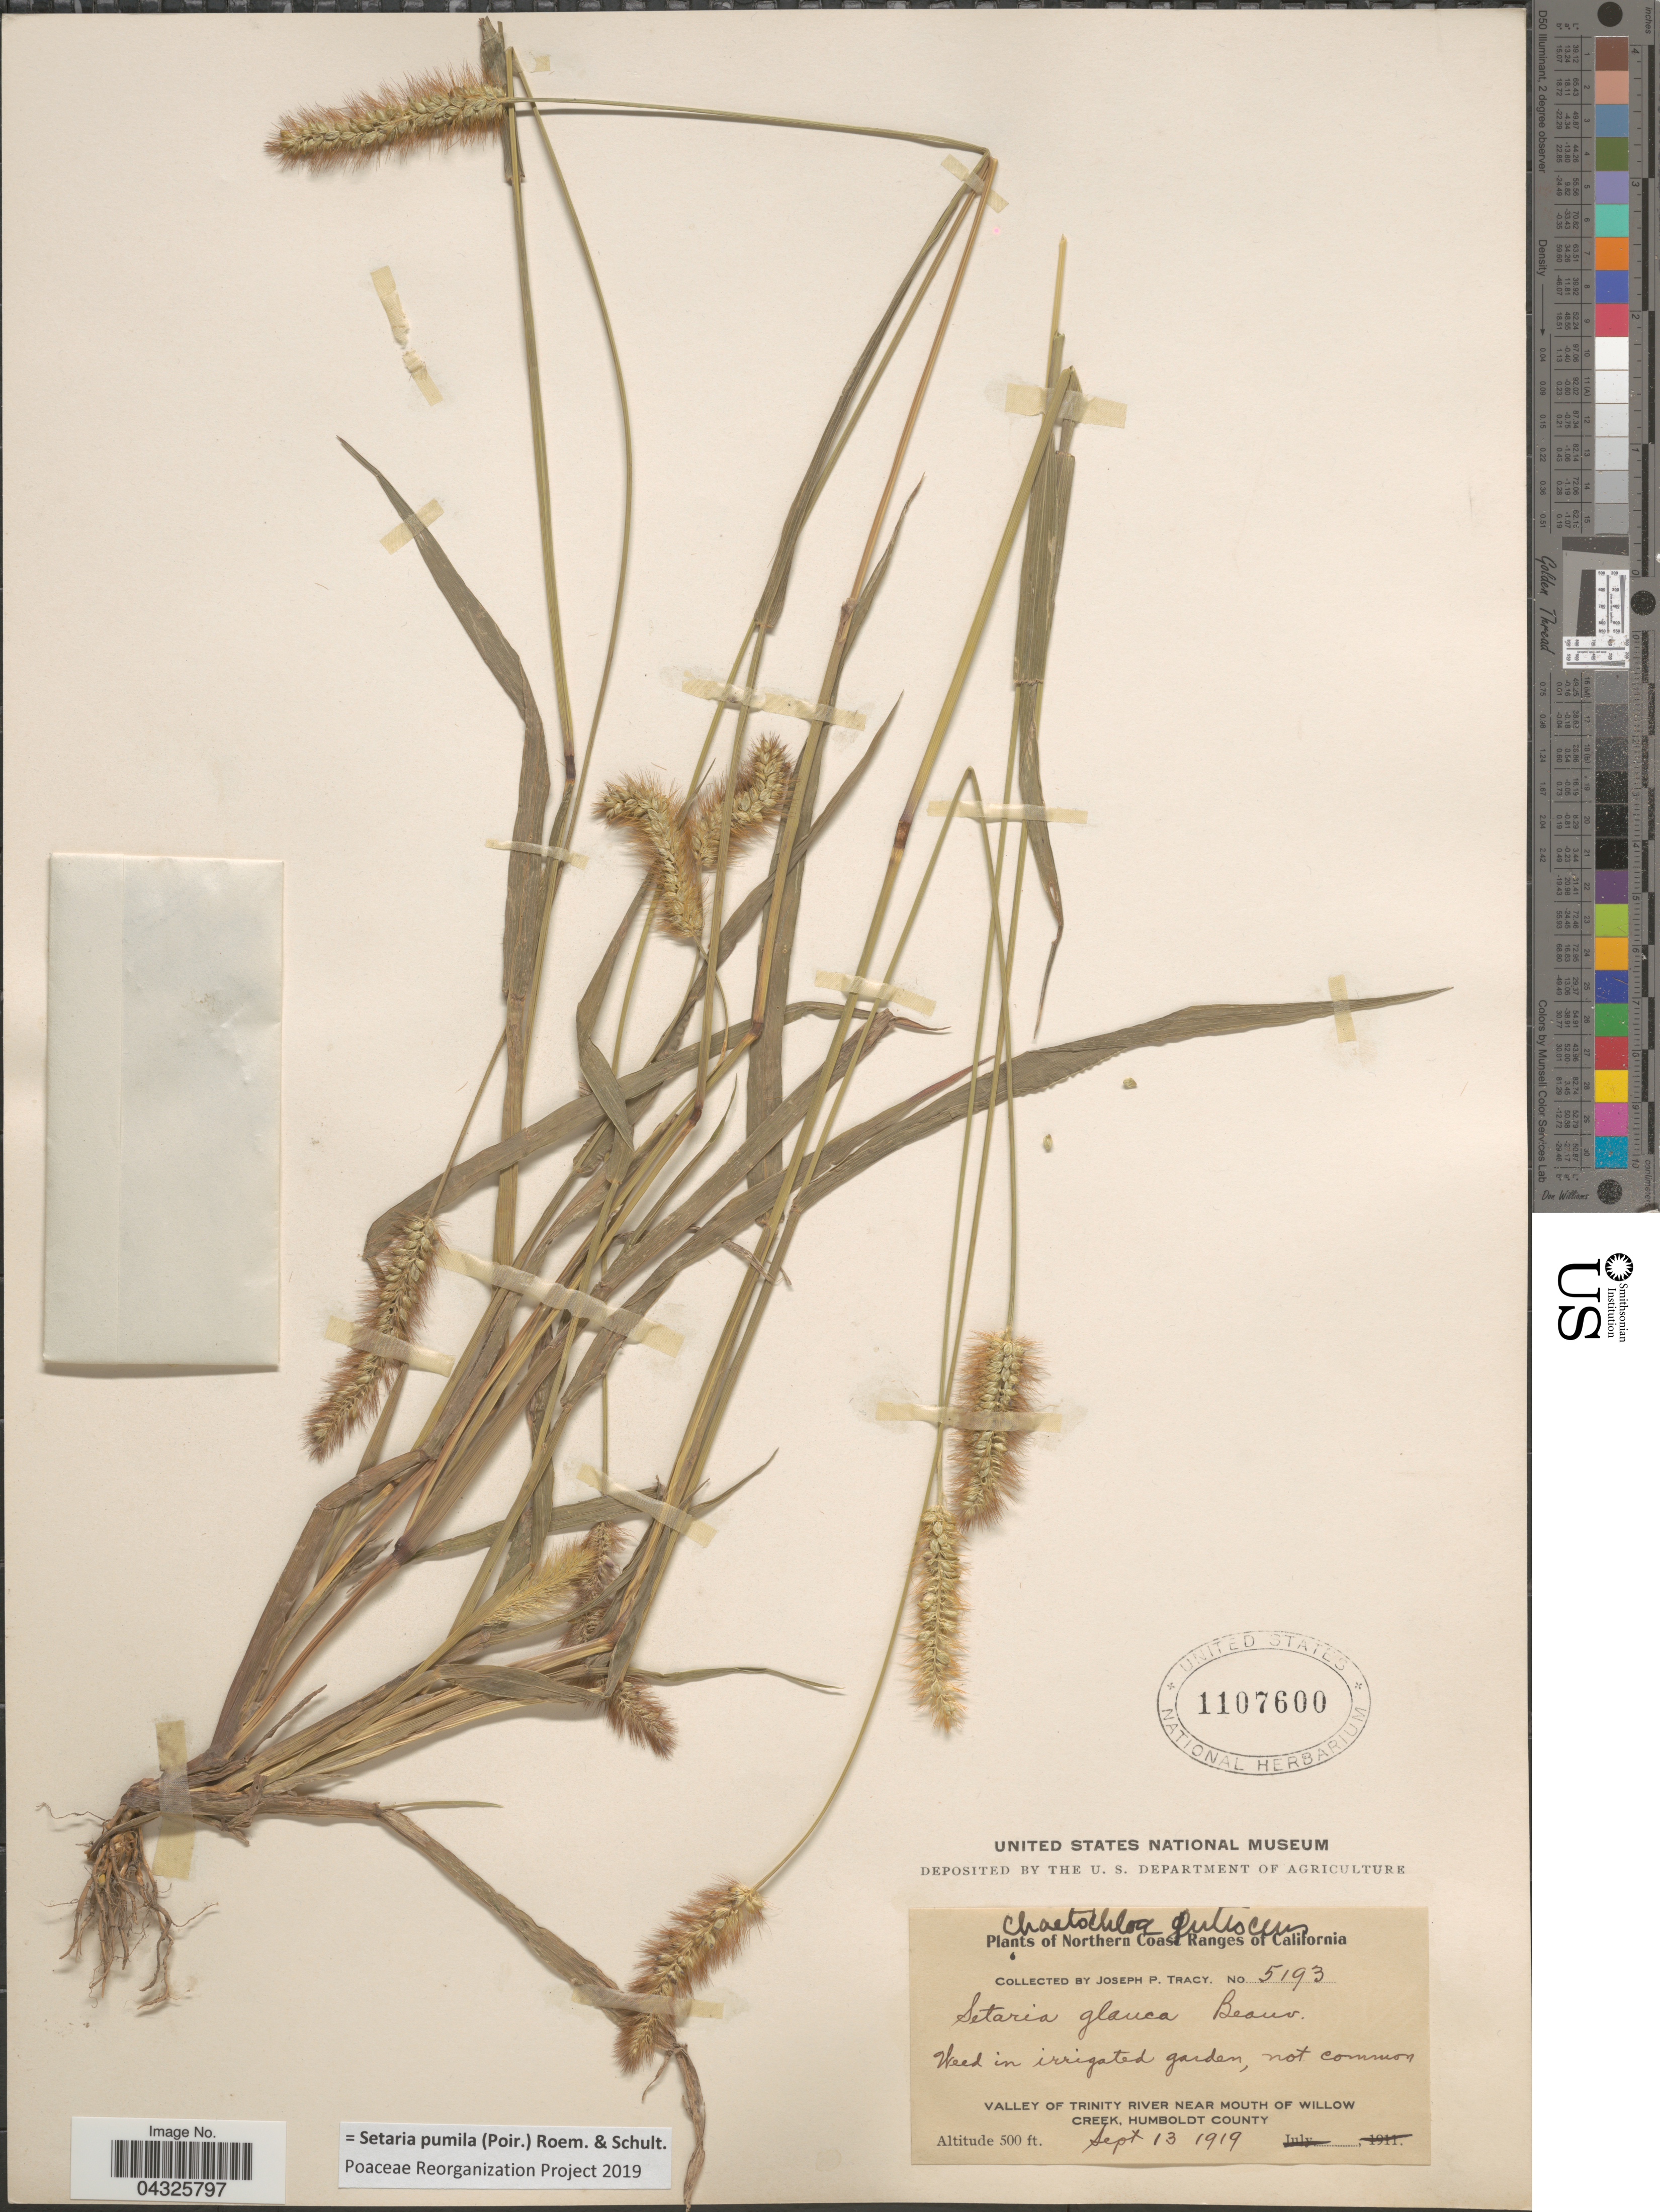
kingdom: Plantae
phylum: Tracheophyta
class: Liliopsida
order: Poales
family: Poaceae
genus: Setaria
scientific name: Setaria pumila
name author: (Poir.) Roem. & Schult.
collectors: J. Tracy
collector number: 5193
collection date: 1919-09-13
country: United States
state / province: California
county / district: Humboldt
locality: Northern Coast Ranges of California. In irrigated garden. Valley of Trinity River near mouth of Willow Creek, Humboldt County.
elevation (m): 152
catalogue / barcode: US 1107600